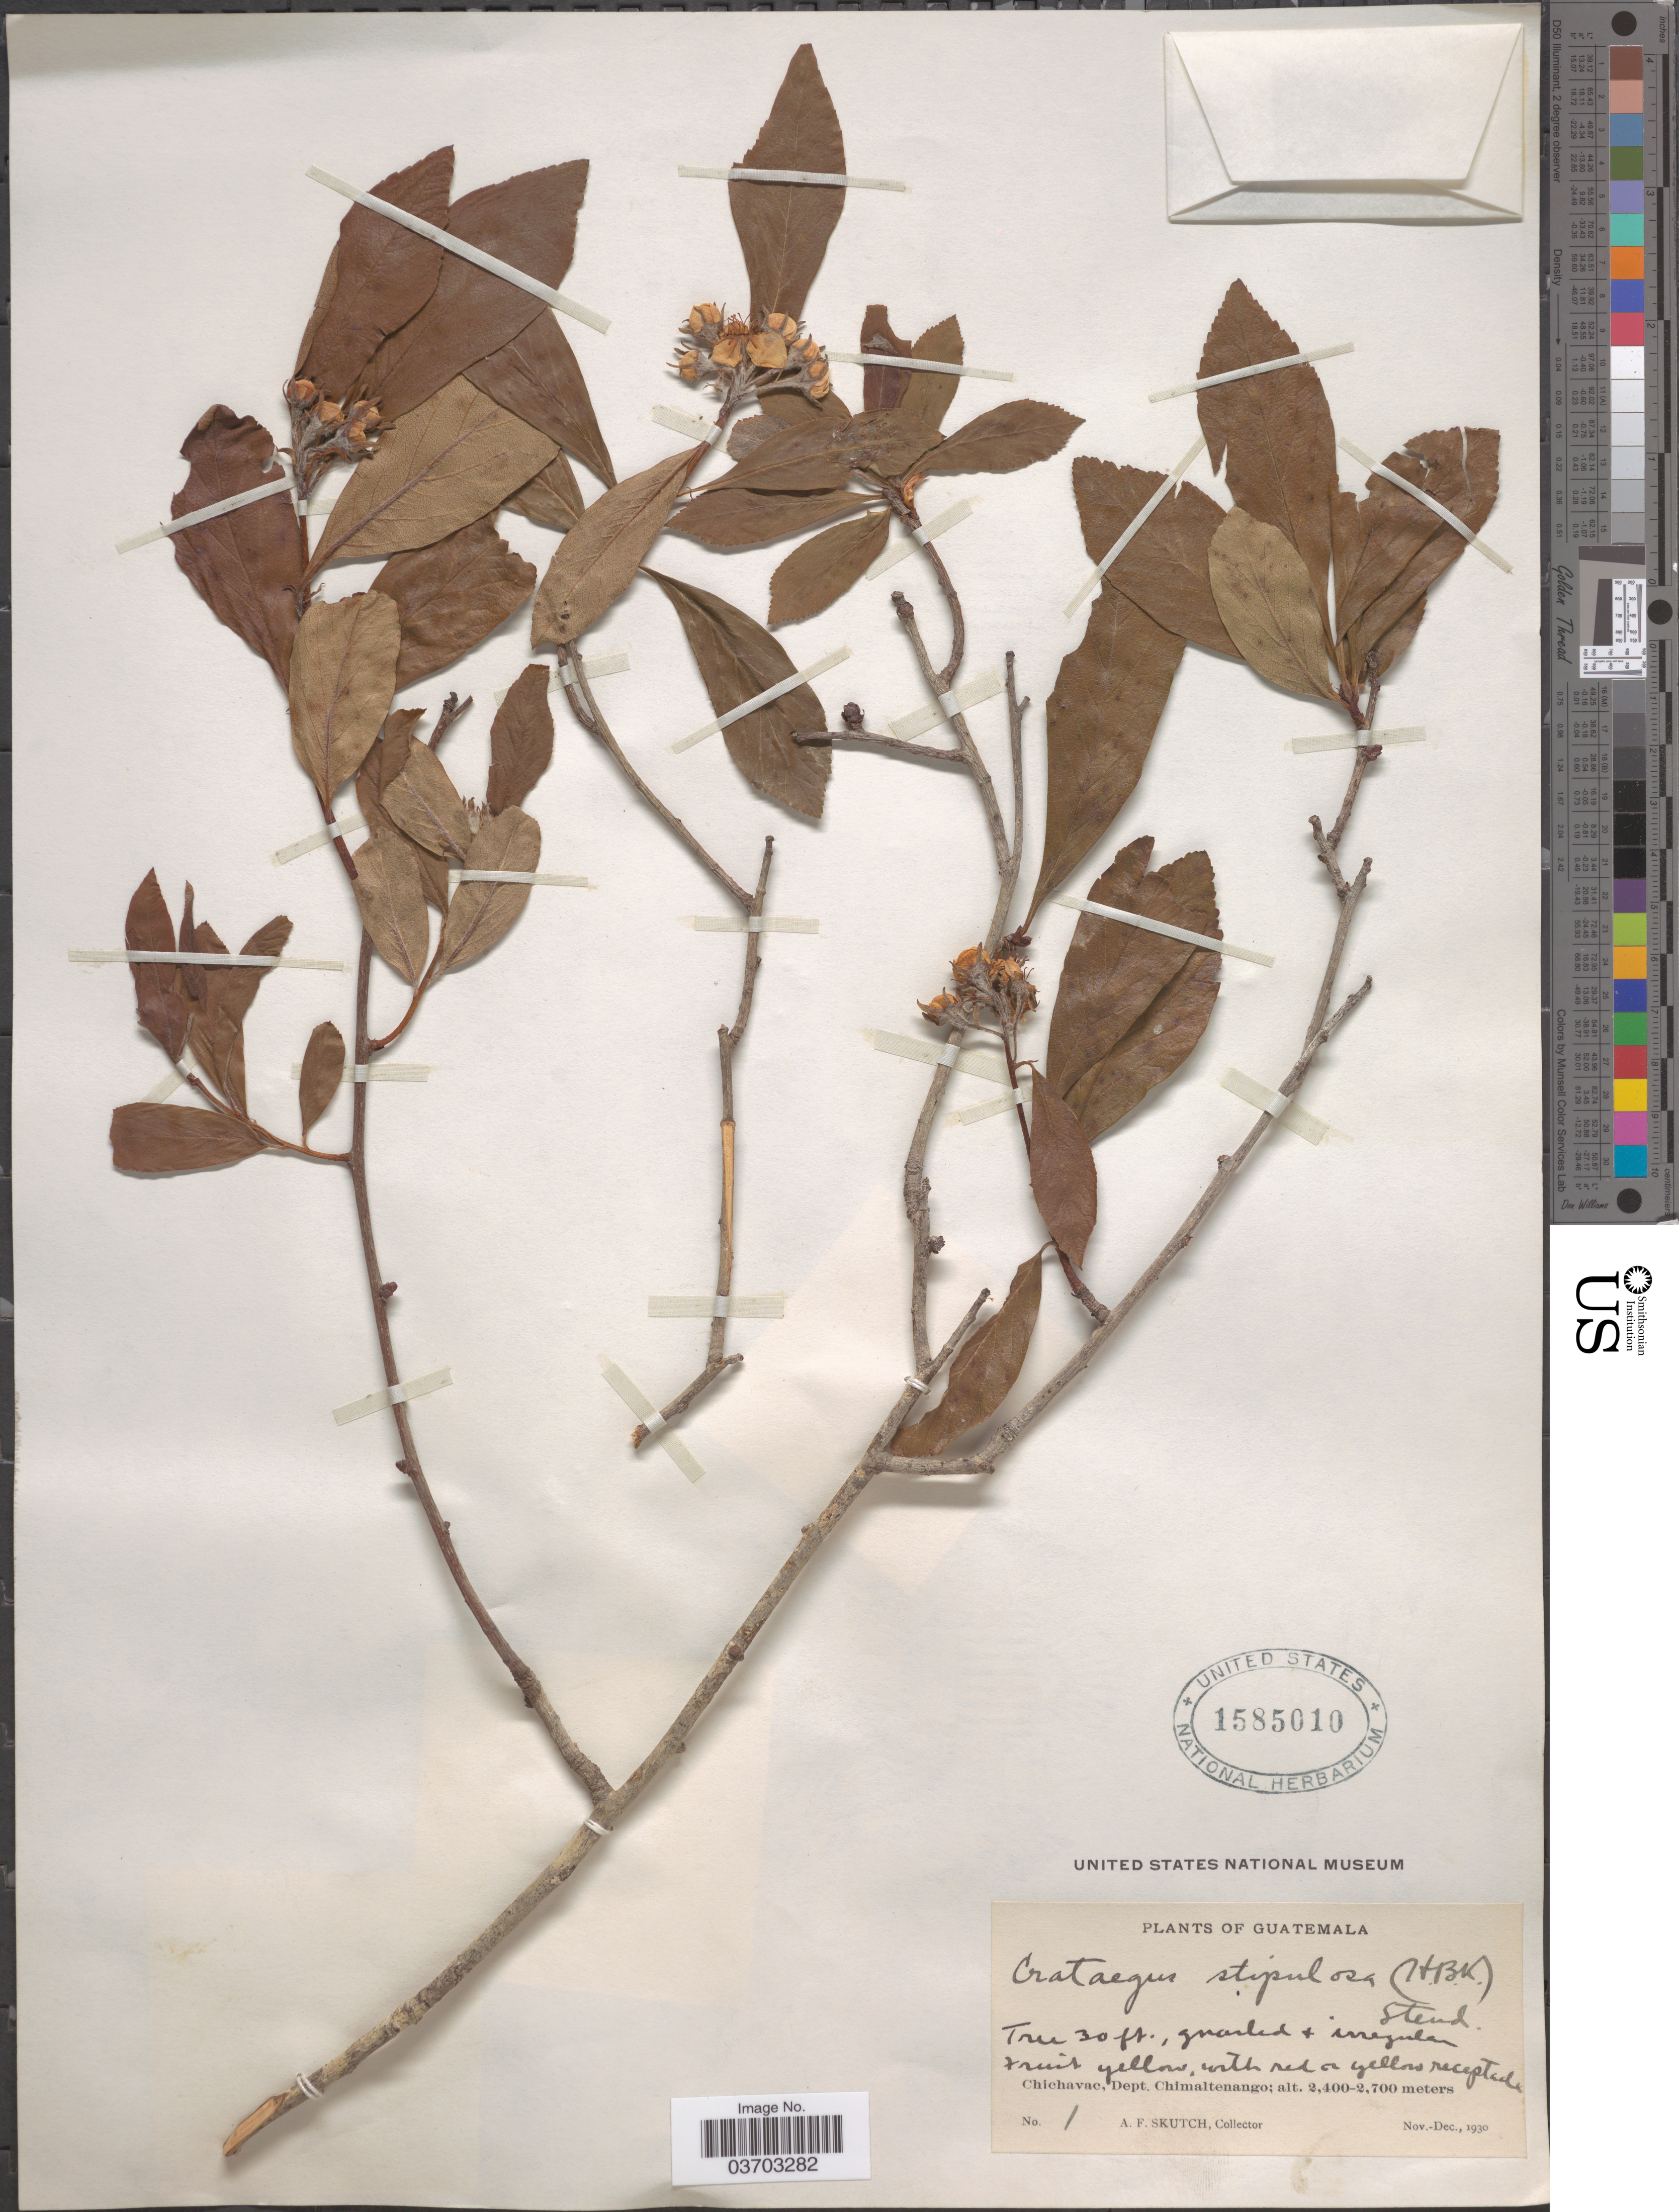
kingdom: Plantae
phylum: Tracheophyta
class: Magnoliopsida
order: Rosales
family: Rosaceae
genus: Crataegus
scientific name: Crataegus pubescens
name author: (C. Presl) C. Presl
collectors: A. F. Skutch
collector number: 1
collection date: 1930-11/1930-12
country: Guatemala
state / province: Chimaltenango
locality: Chichavac, Dept. Chimaltenango.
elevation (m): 2400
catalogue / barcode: US 1585010